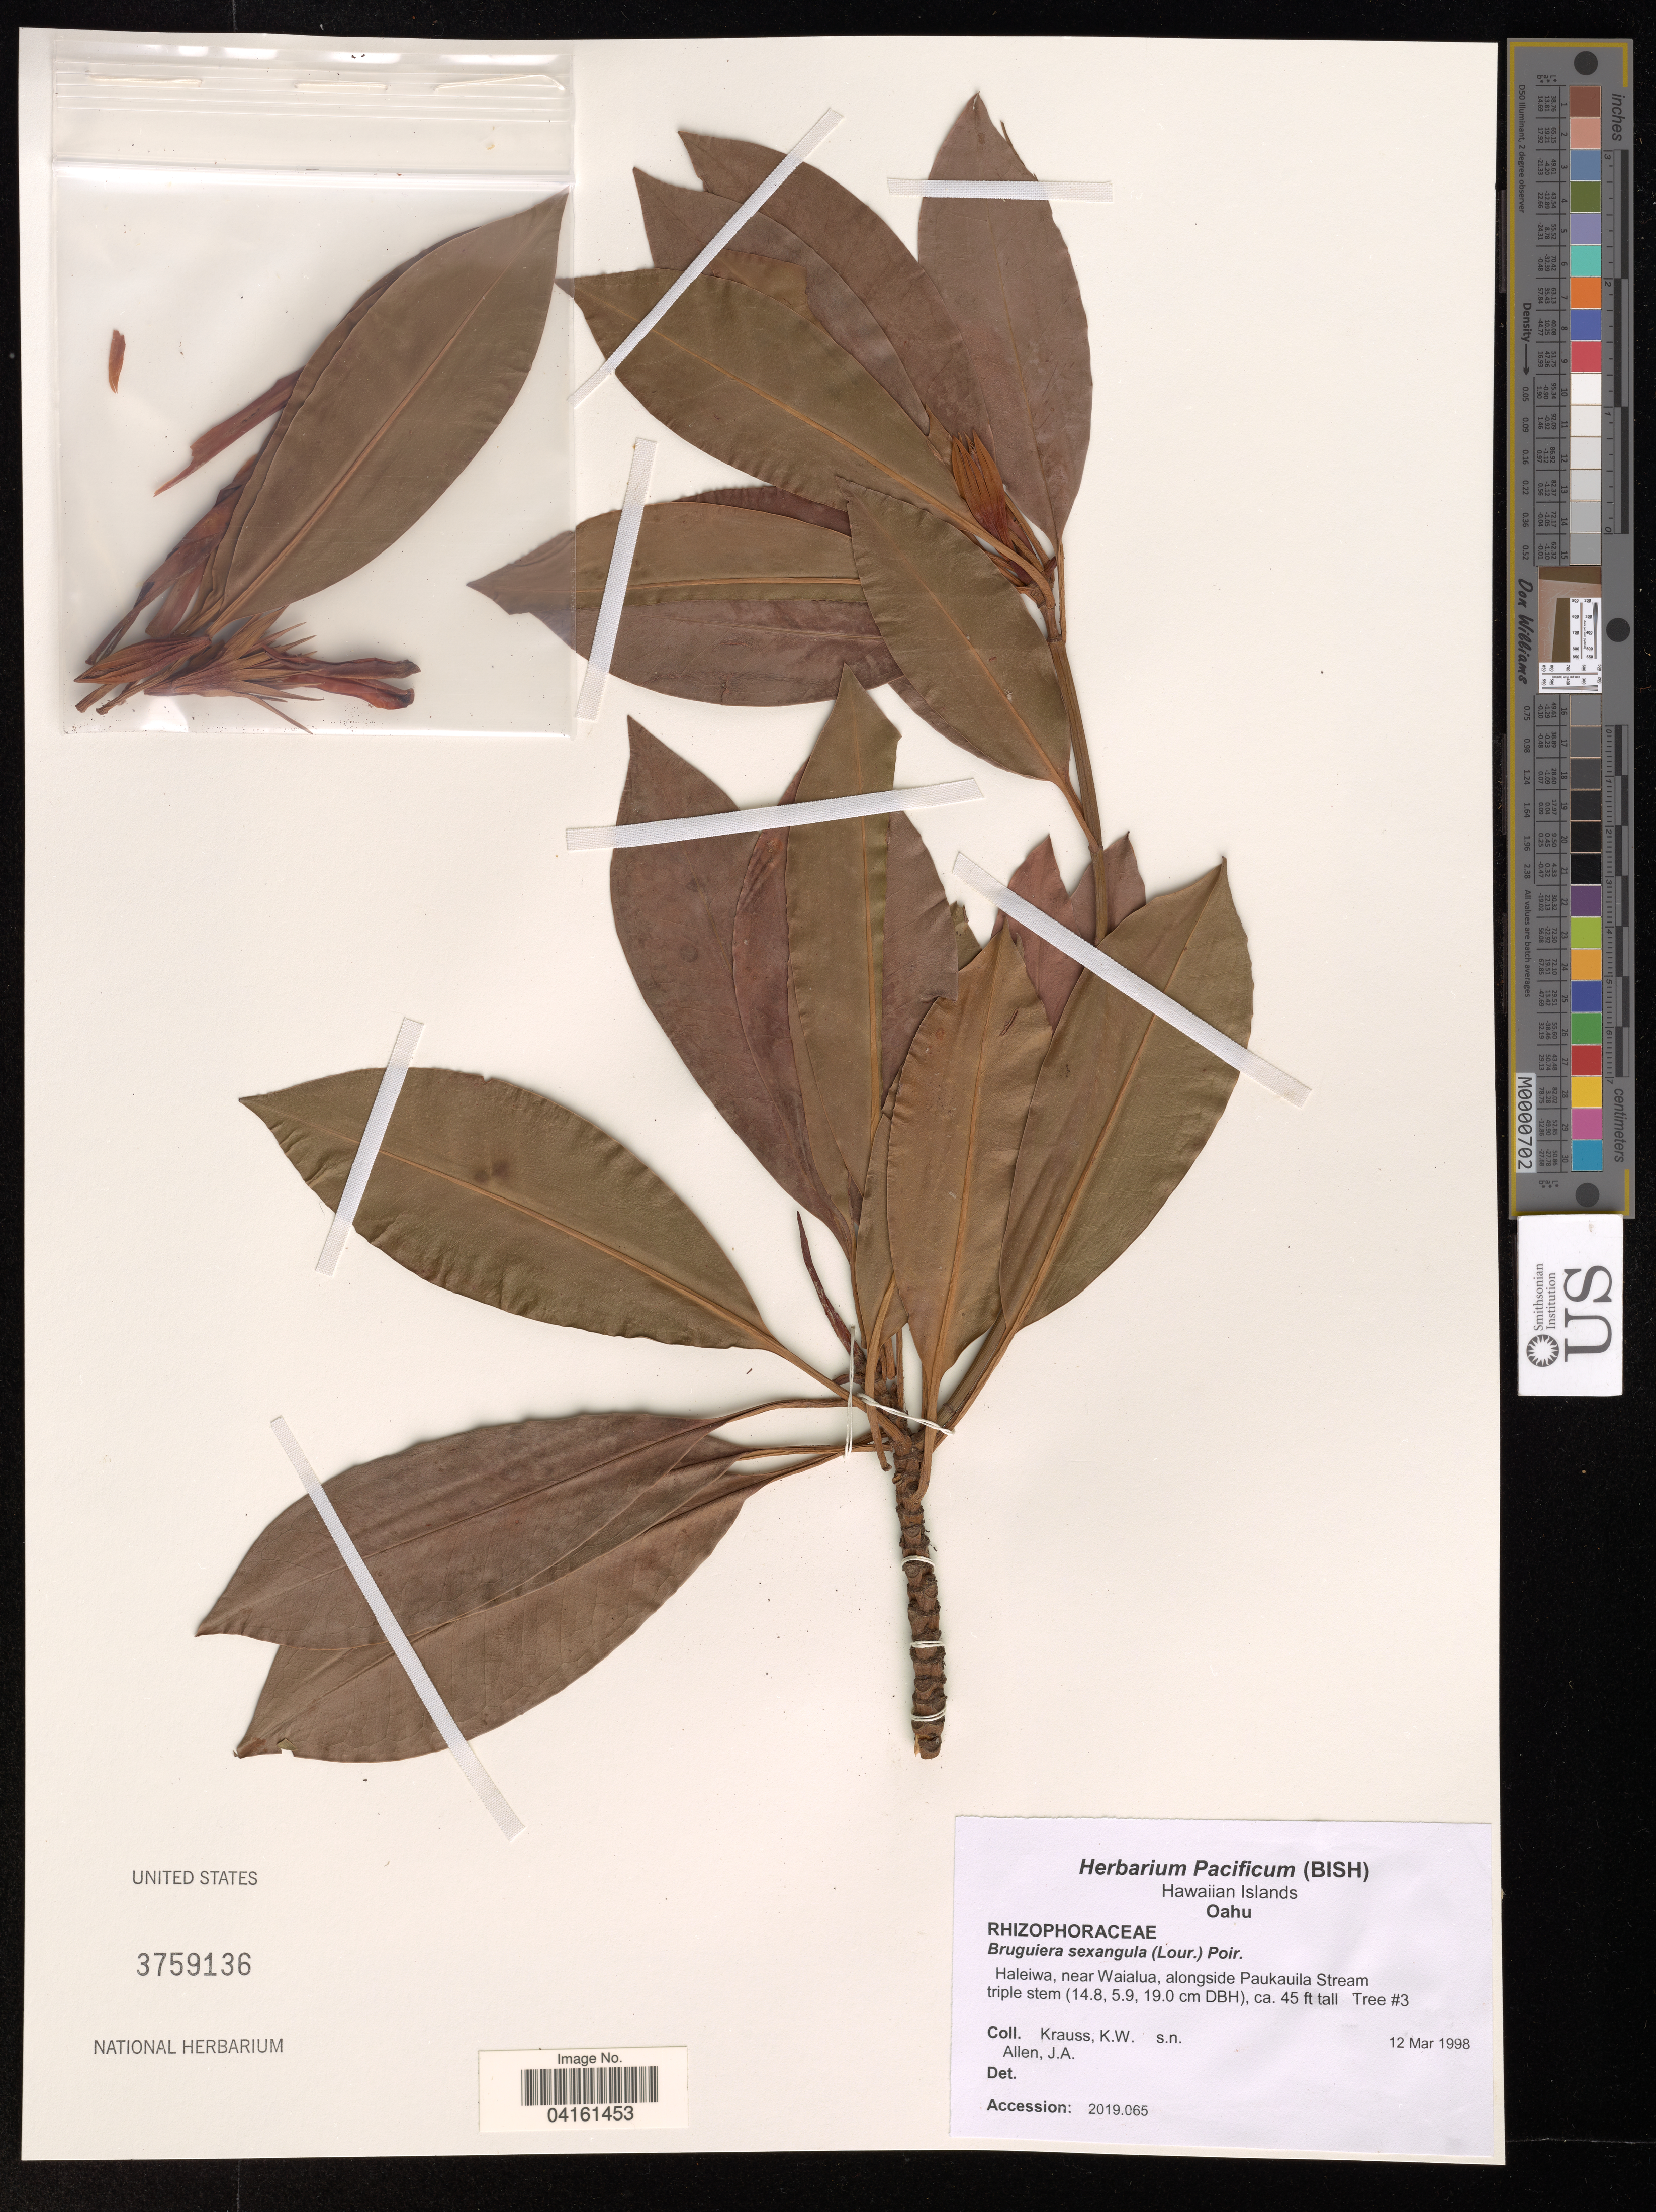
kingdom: Plantae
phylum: Tracheophyta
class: Magnoliopsida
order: Malpighiales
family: Rhizophoraceae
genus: Bruguiera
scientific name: Bruguiera sexangula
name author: (Lour.) Poir.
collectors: K. Krauss & J. A. Allen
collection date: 1998-03-12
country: United States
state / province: Hawaii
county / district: Honolulu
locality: Hawaiian Islands. Oahu. Haleiwa, near Waialua, alongside Paukauila Stream triple stem. Tree #3.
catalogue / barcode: US 3759136